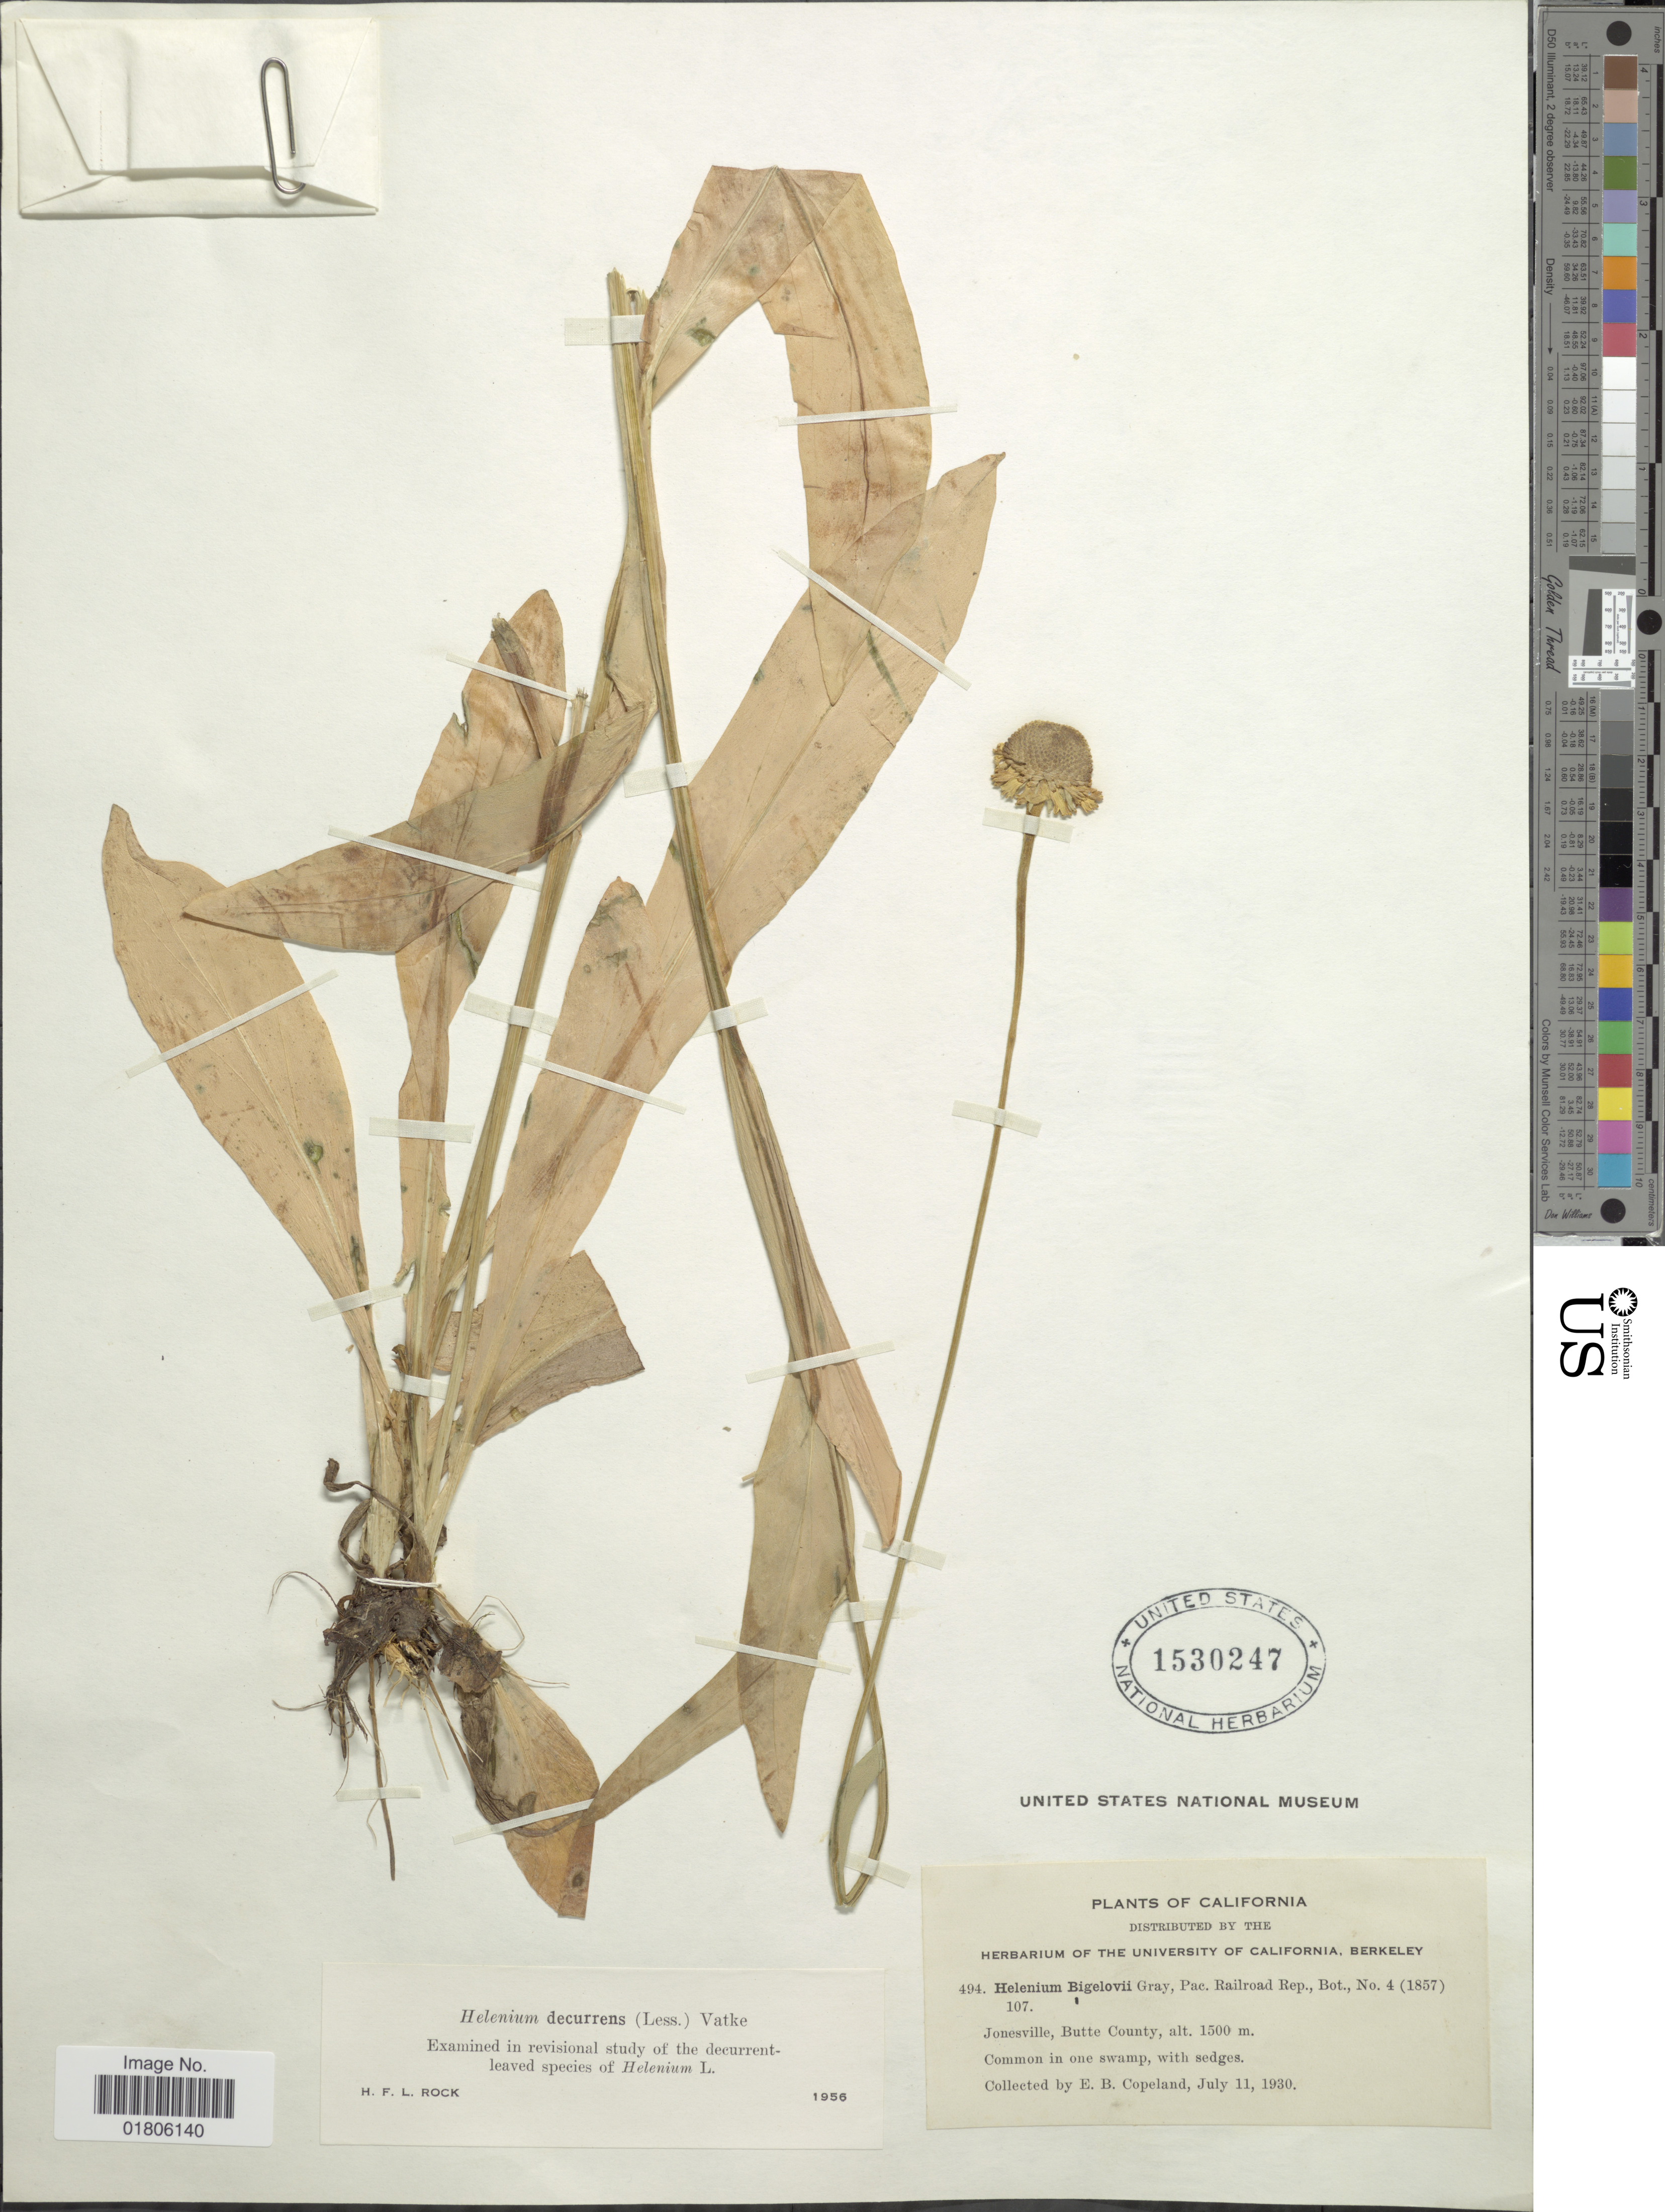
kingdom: Plantae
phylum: Tracheophyta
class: Magnoliopsida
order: Asterales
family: Asteraceae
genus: Helenium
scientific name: Helenium bigelovii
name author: A. Gray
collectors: E. B. Copeland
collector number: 494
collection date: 1930-07-11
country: United States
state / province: California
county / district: Butte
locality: Jonesville, Butte County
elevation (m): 1500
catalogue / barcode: US 1530247